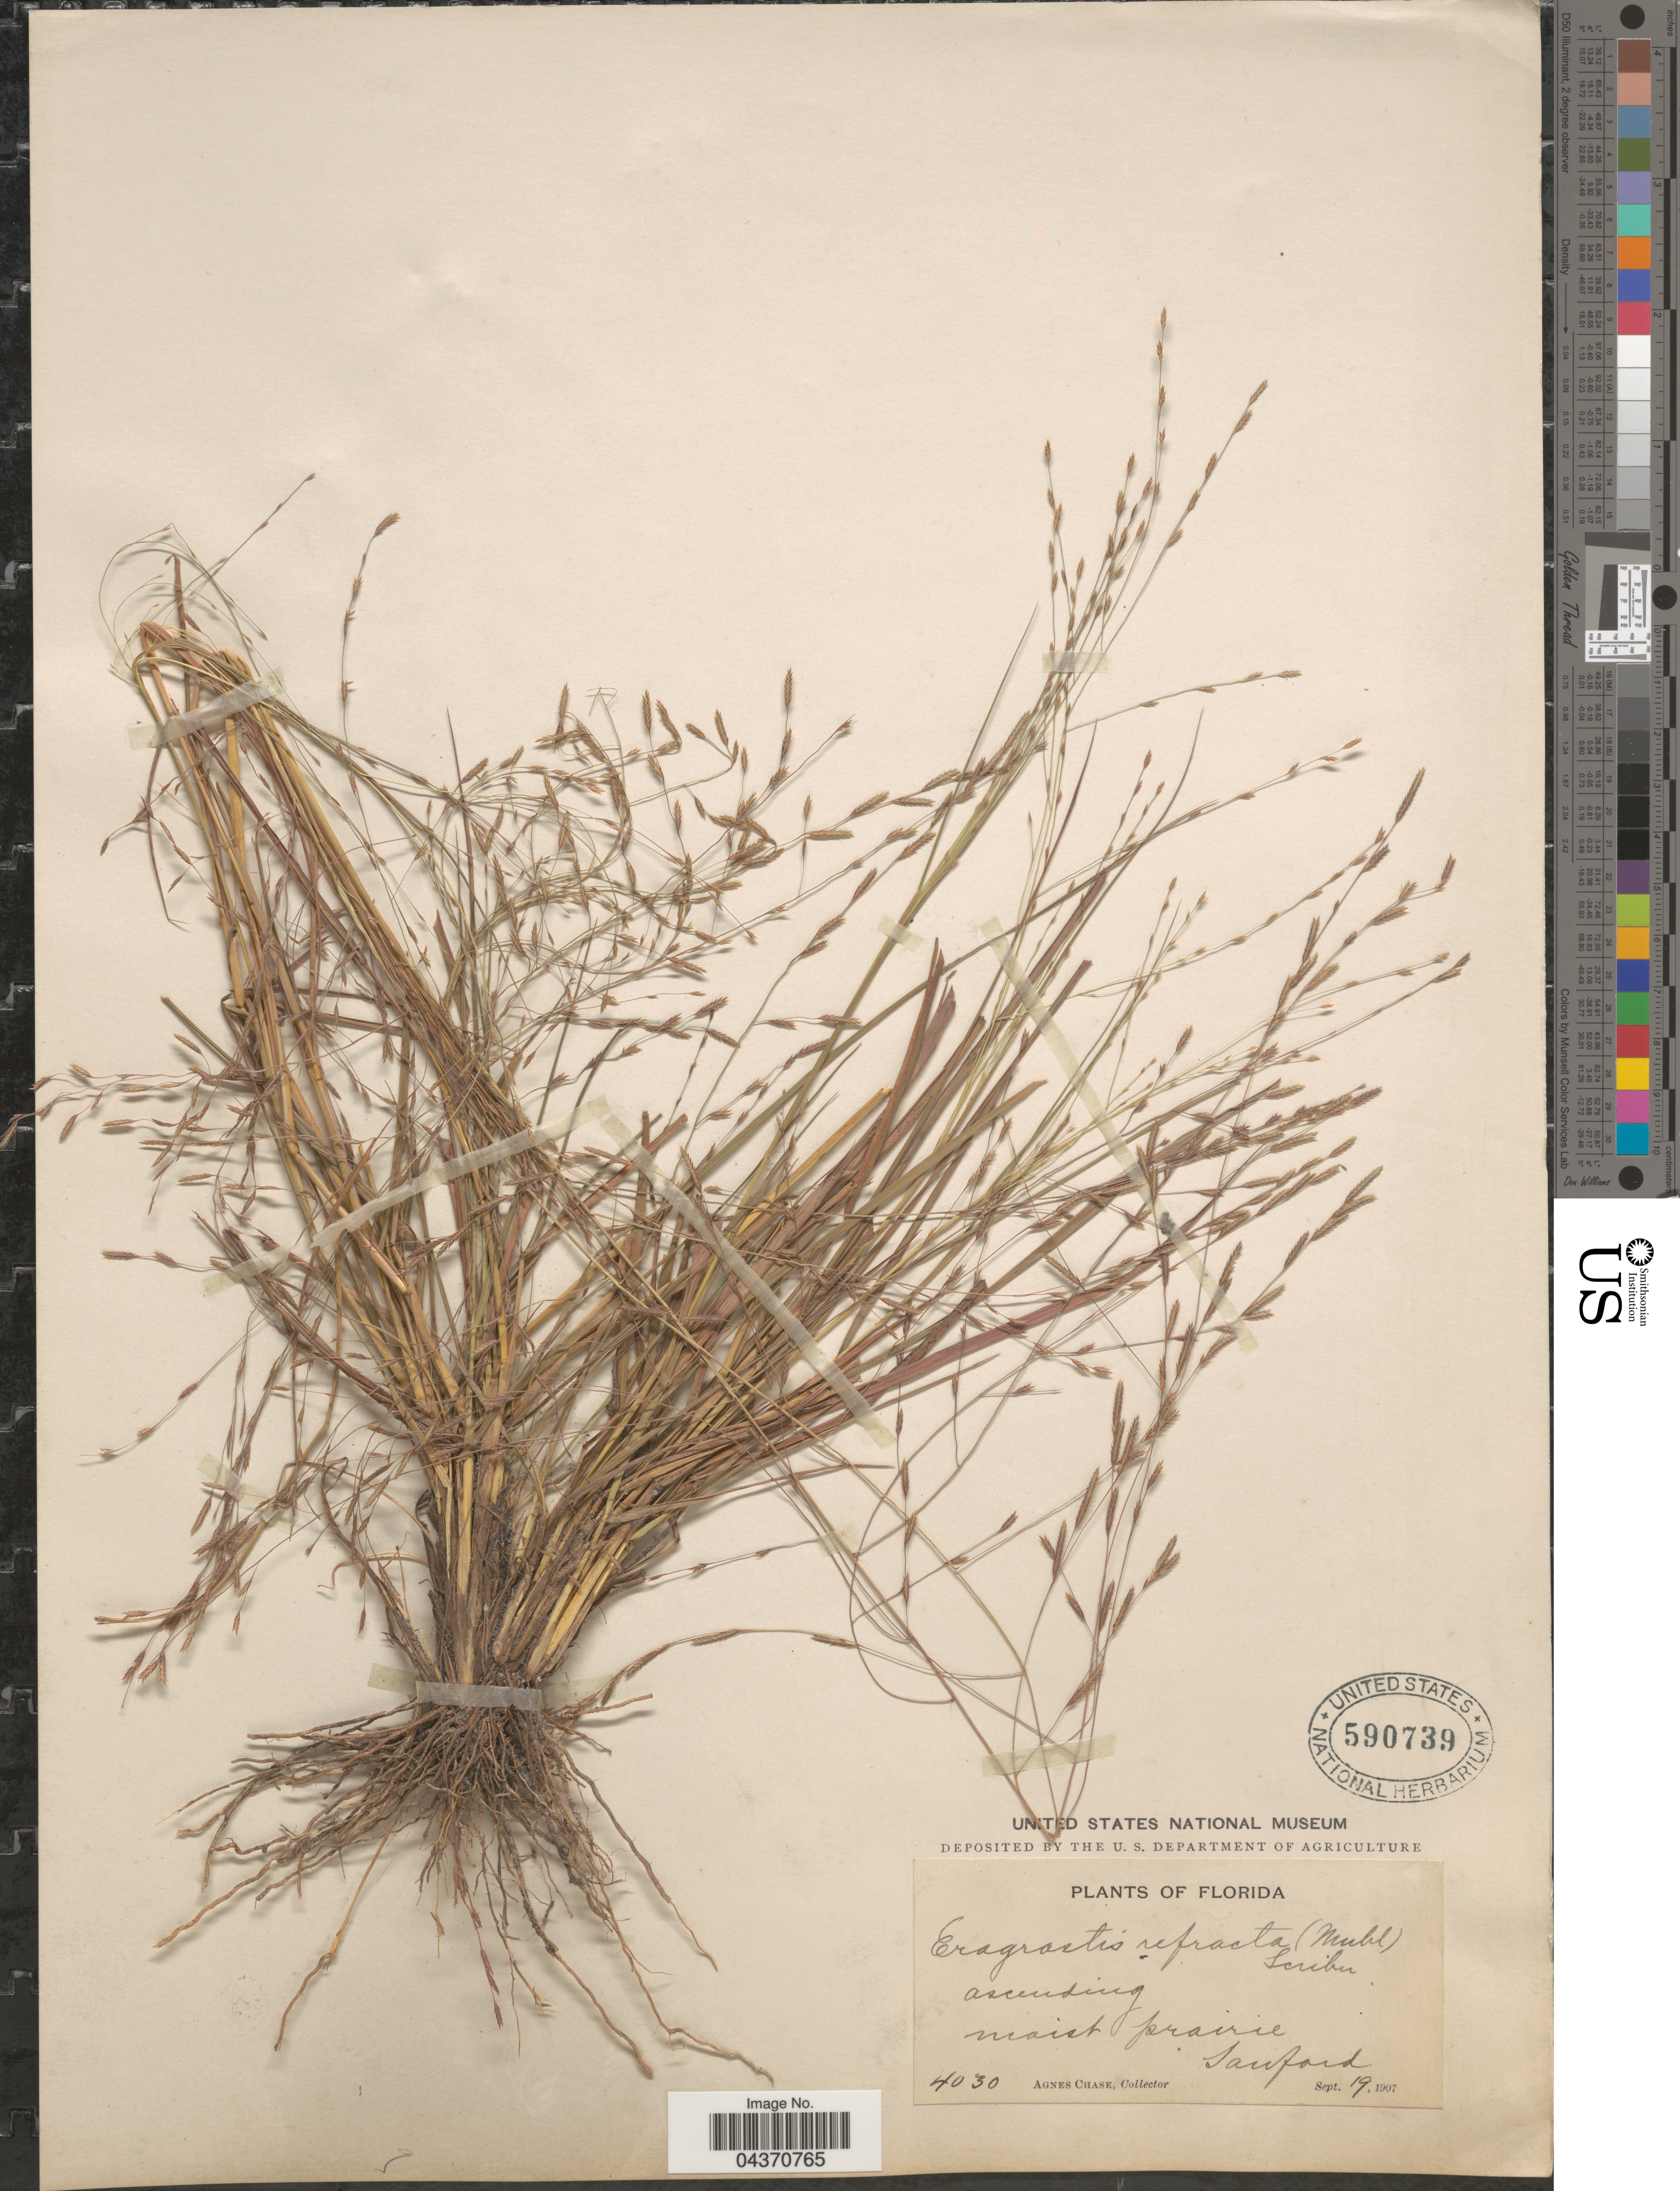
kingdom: Plantae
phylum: Tracheophyta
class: Liliopsida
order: Poales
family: Poaceae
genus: Eragrostis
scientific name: Eragrostis refracta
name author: (Muhl.) Scribn.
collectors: A. Chase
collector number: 4030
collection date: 1907-09-19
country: United States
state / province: Florida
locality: Moist prairie. Sanford.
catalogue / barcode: US 590739